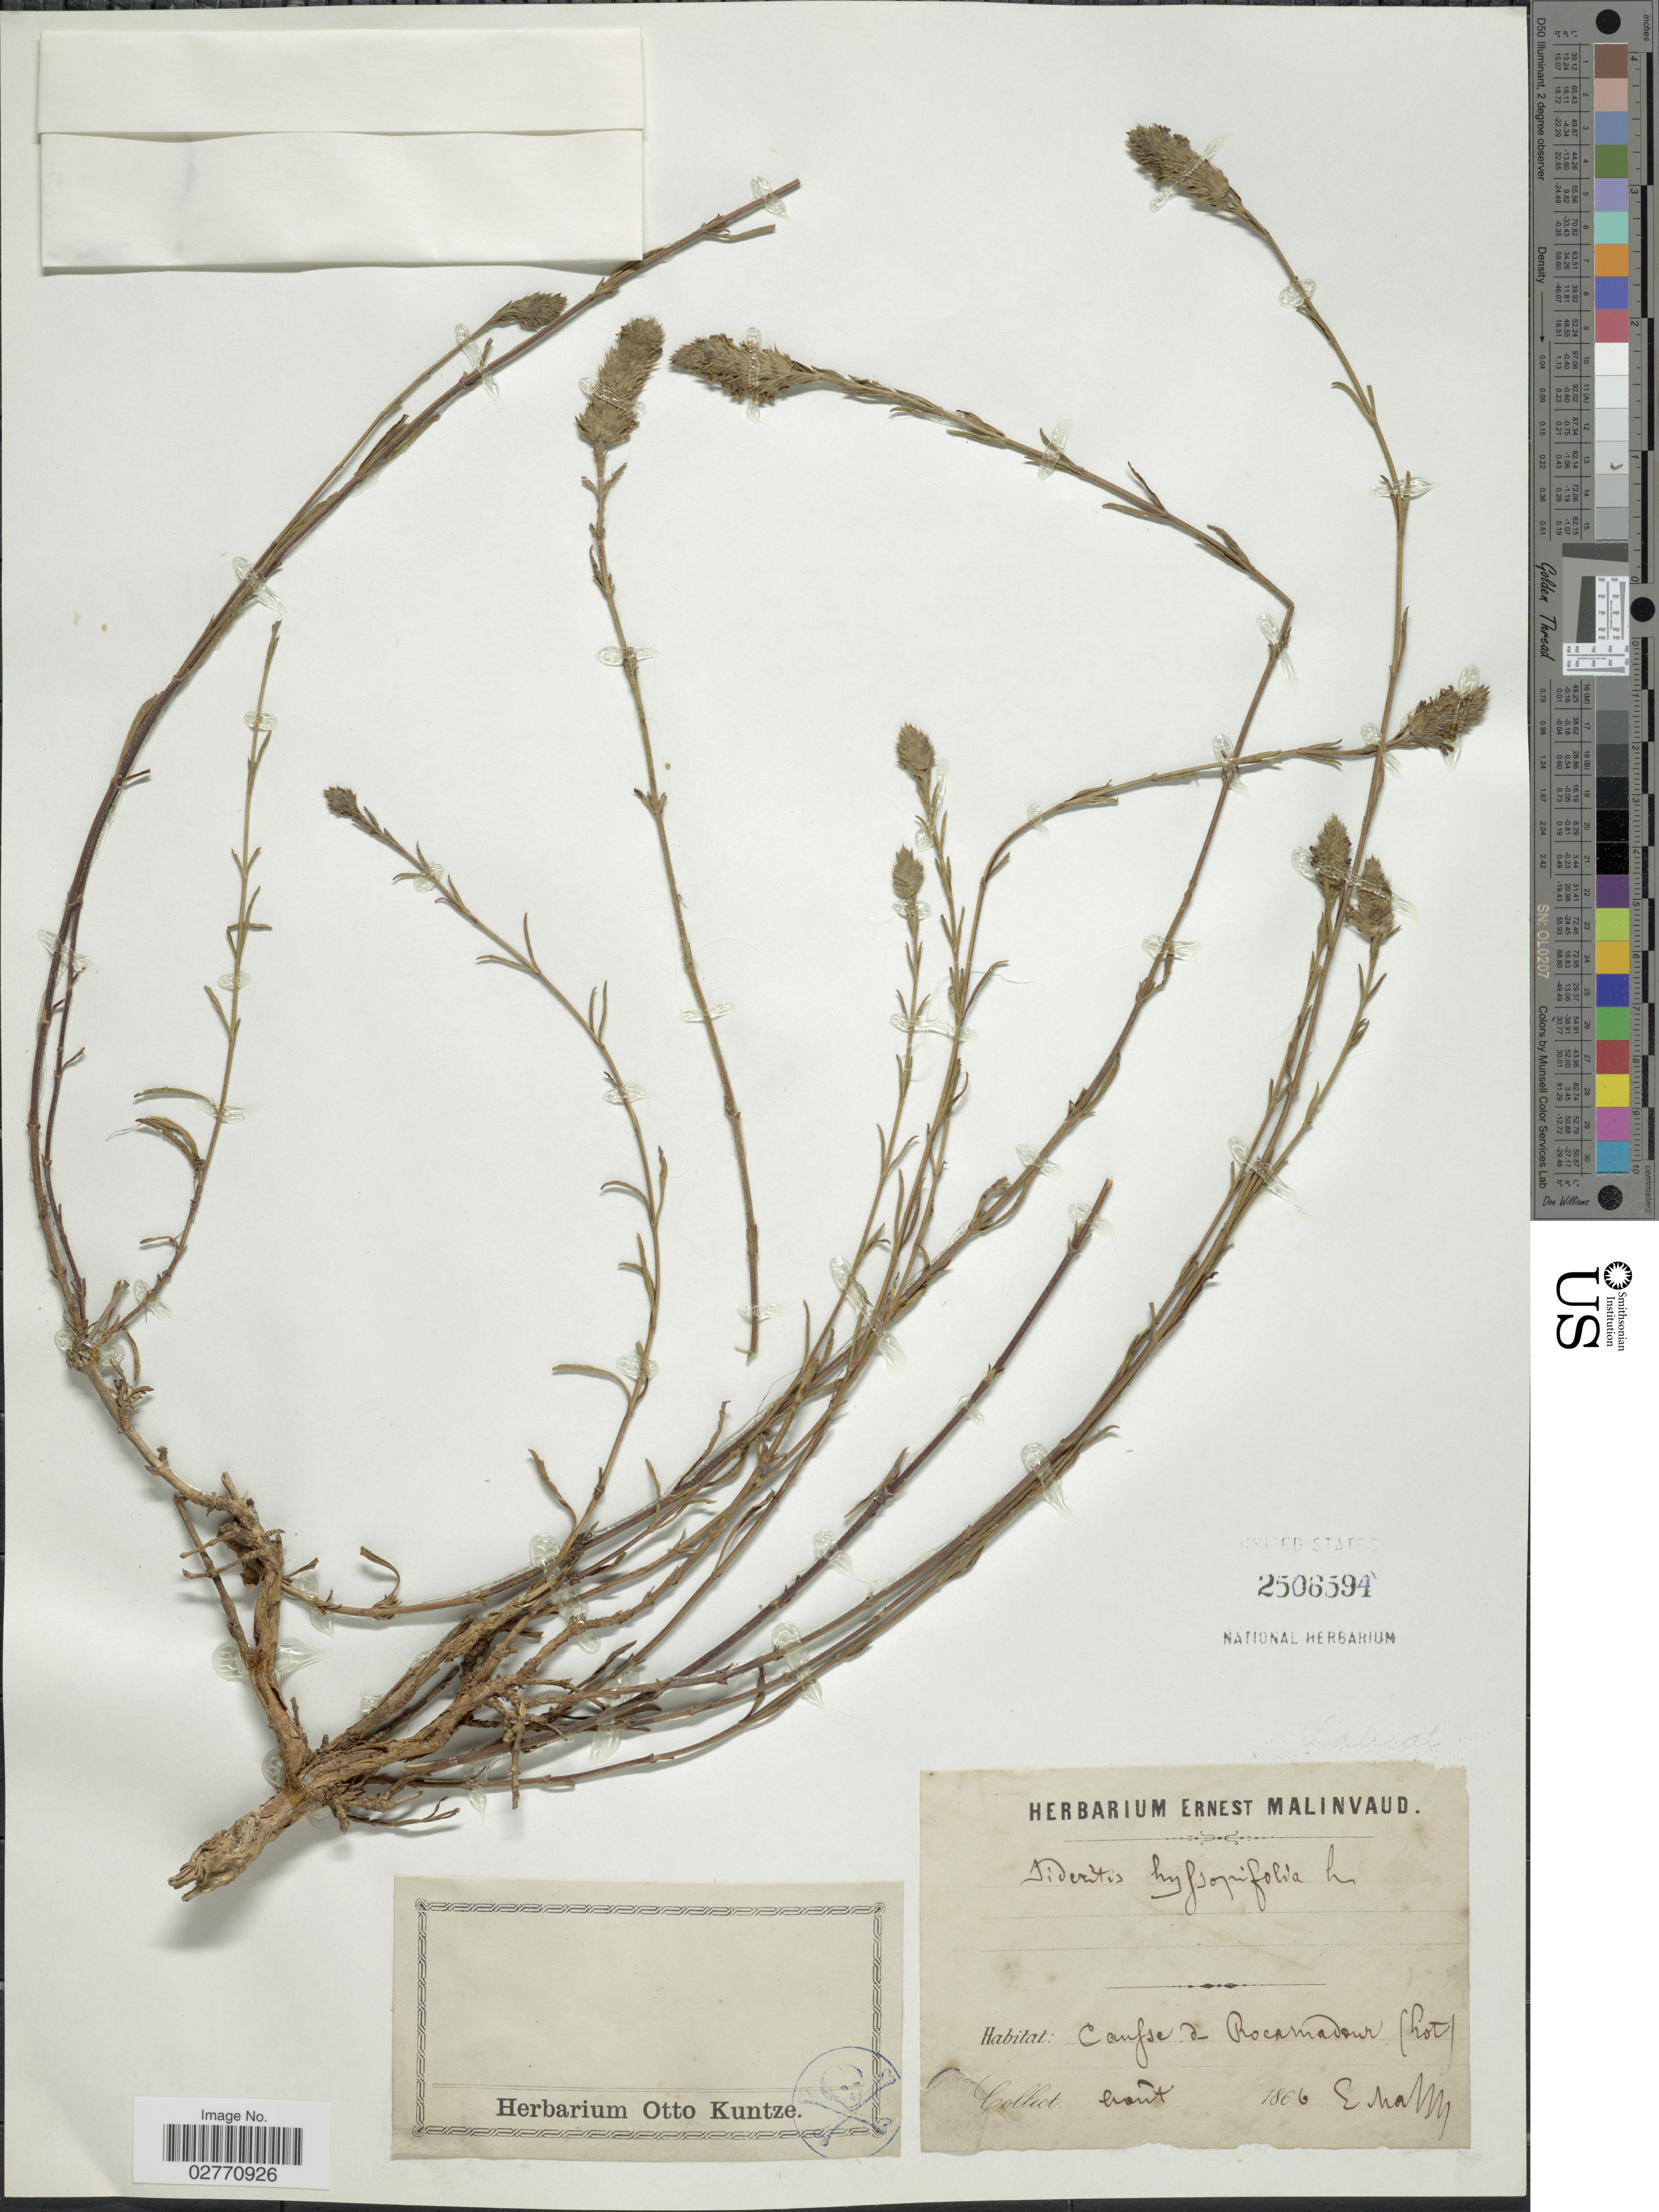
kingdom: Plantae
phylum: Tracheophyta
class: Magnoliopsida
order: Lamiales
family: Lamiaceae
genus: Sideritis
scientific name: Sideritis hyssopifolia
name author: L.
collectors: E. Malinvaud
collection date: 1866-08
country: France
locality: Caufse a Rocamadour. (Lot).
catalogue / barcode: US 2508394